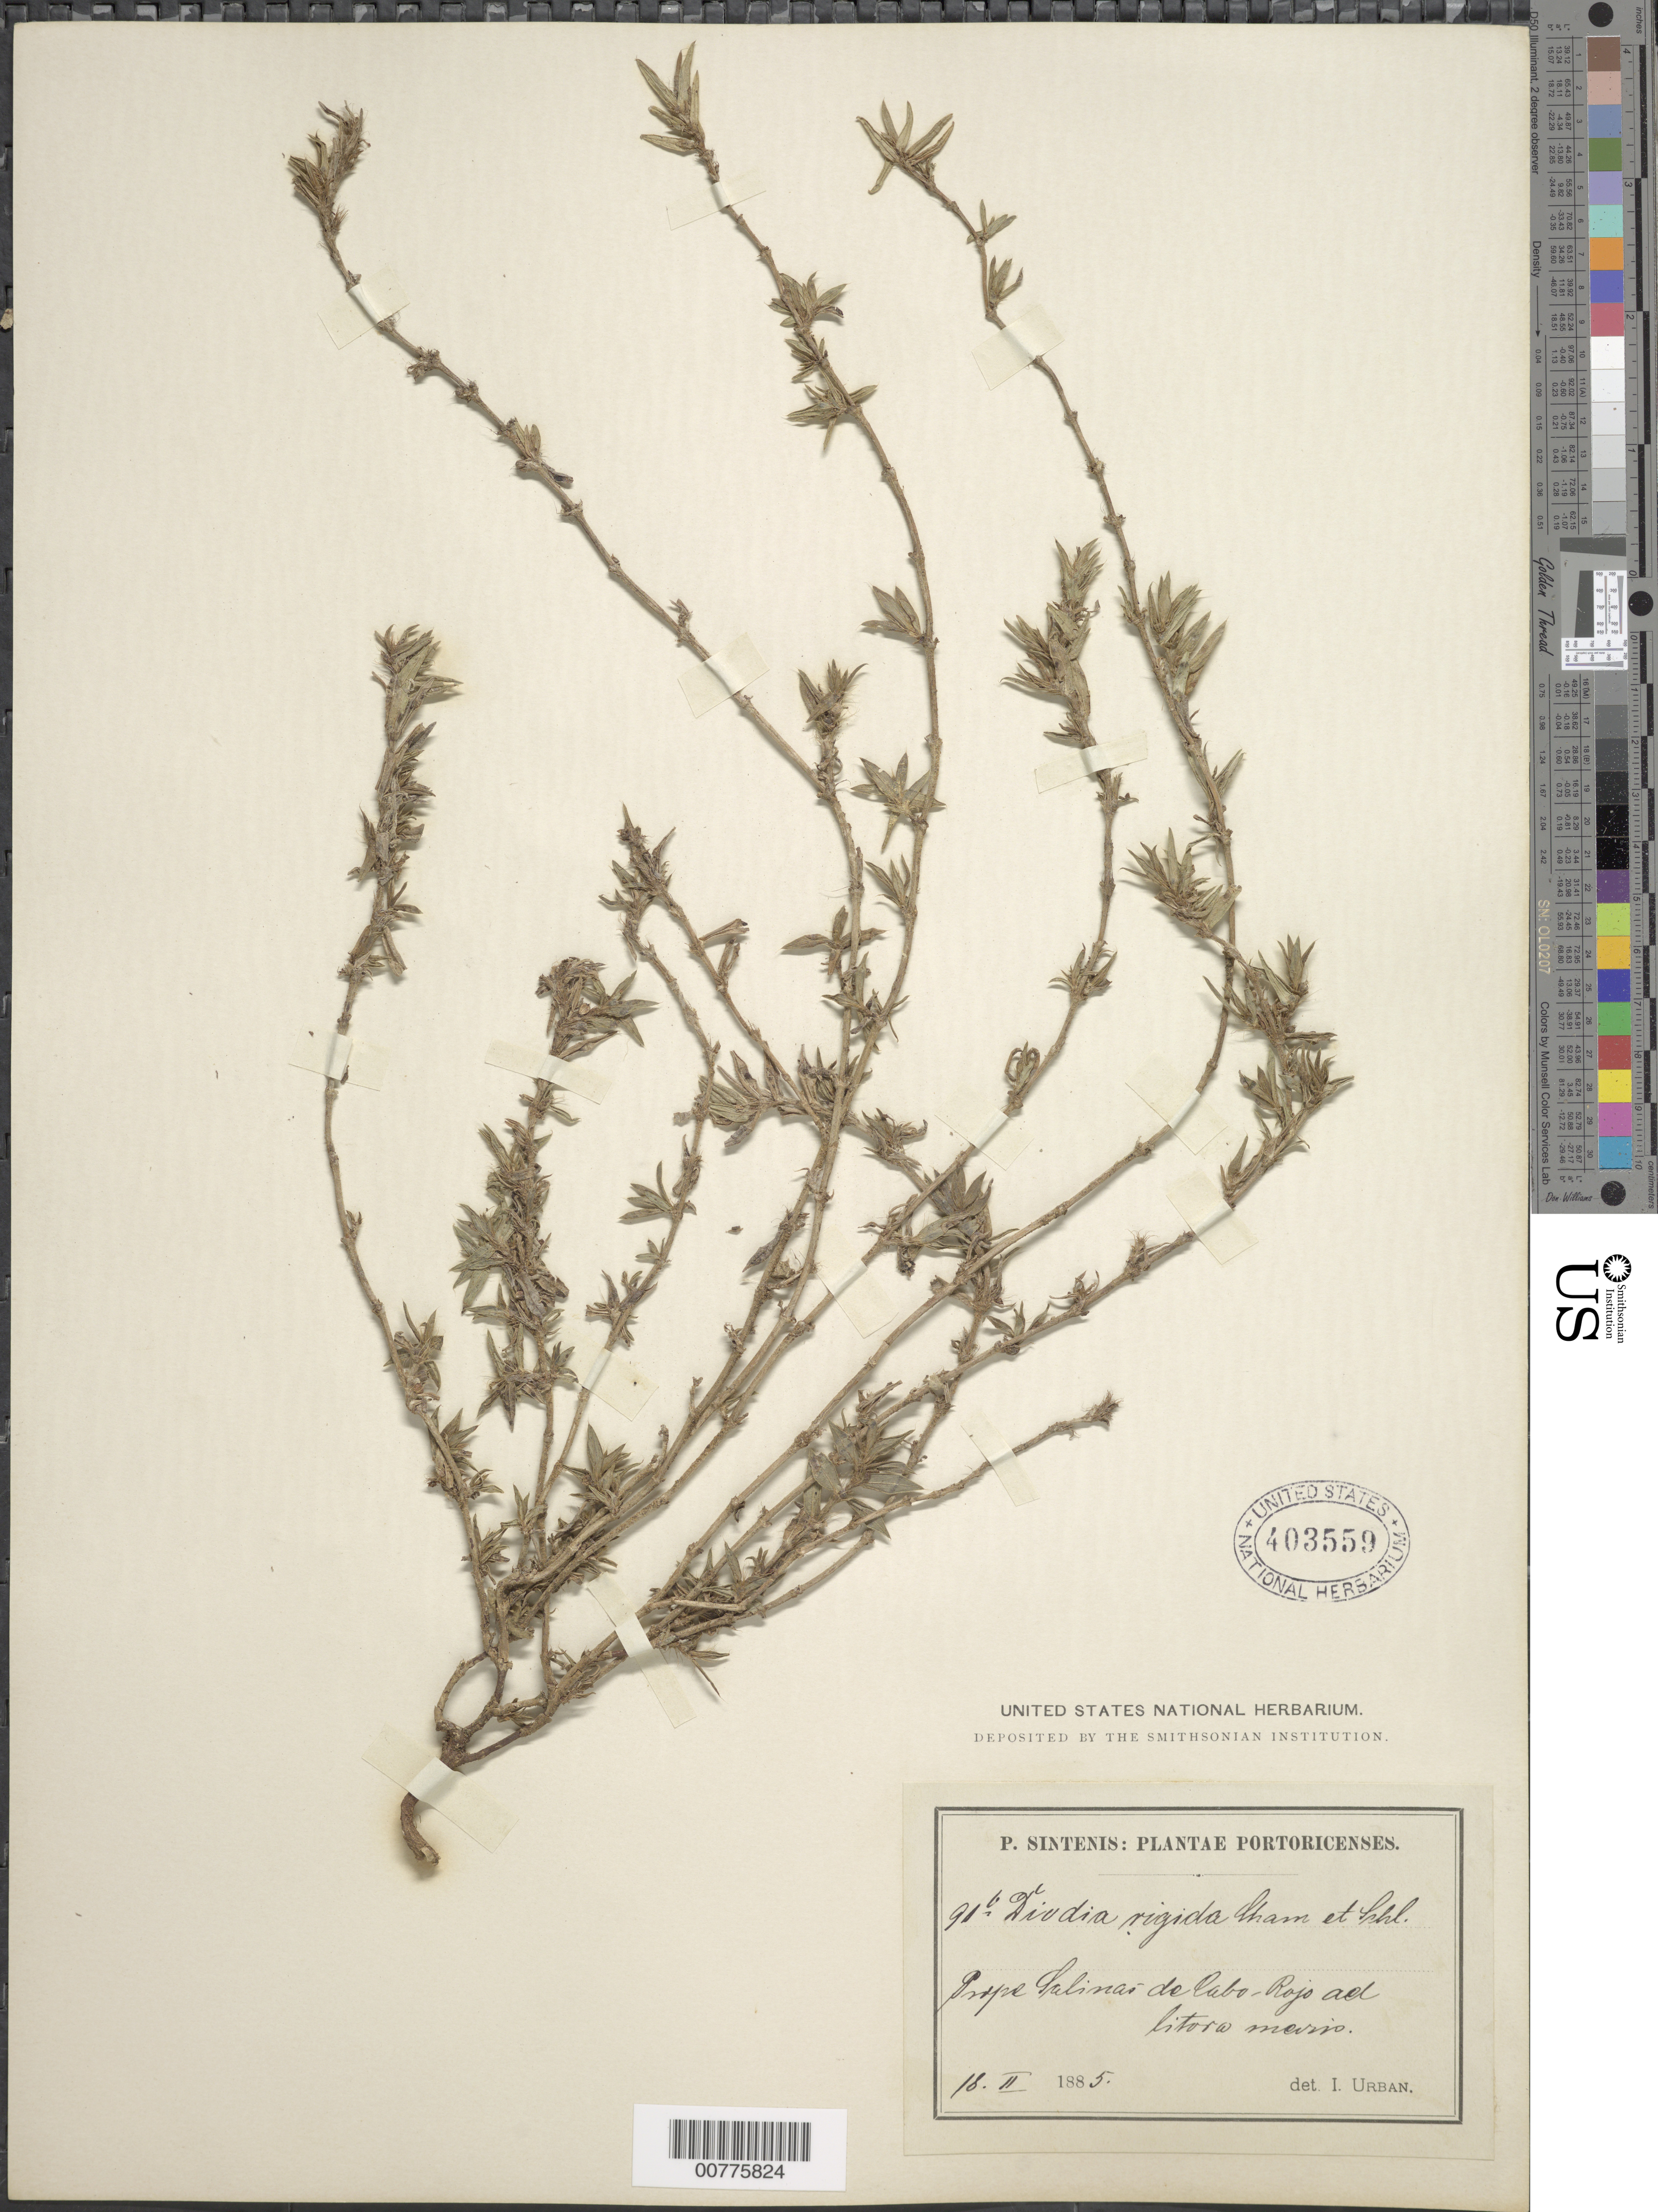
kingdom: Plantae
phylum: Tracheophyta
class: Magnoliopsida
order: Gentianales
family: Rubiaceae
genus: Diodella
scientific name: Diodella apiculata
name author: (Willd. ex Roem. & Schult.) Bacigalupo & E.L. Cabral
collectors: P. Sintenis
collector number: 91b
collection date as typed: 18 Feb 1885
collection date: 1885-02-18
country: Puerto Rico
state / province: Cabo Rojo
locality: Prope Salinas de Cabo Rojo ad litoro merino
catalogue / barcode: US 403559